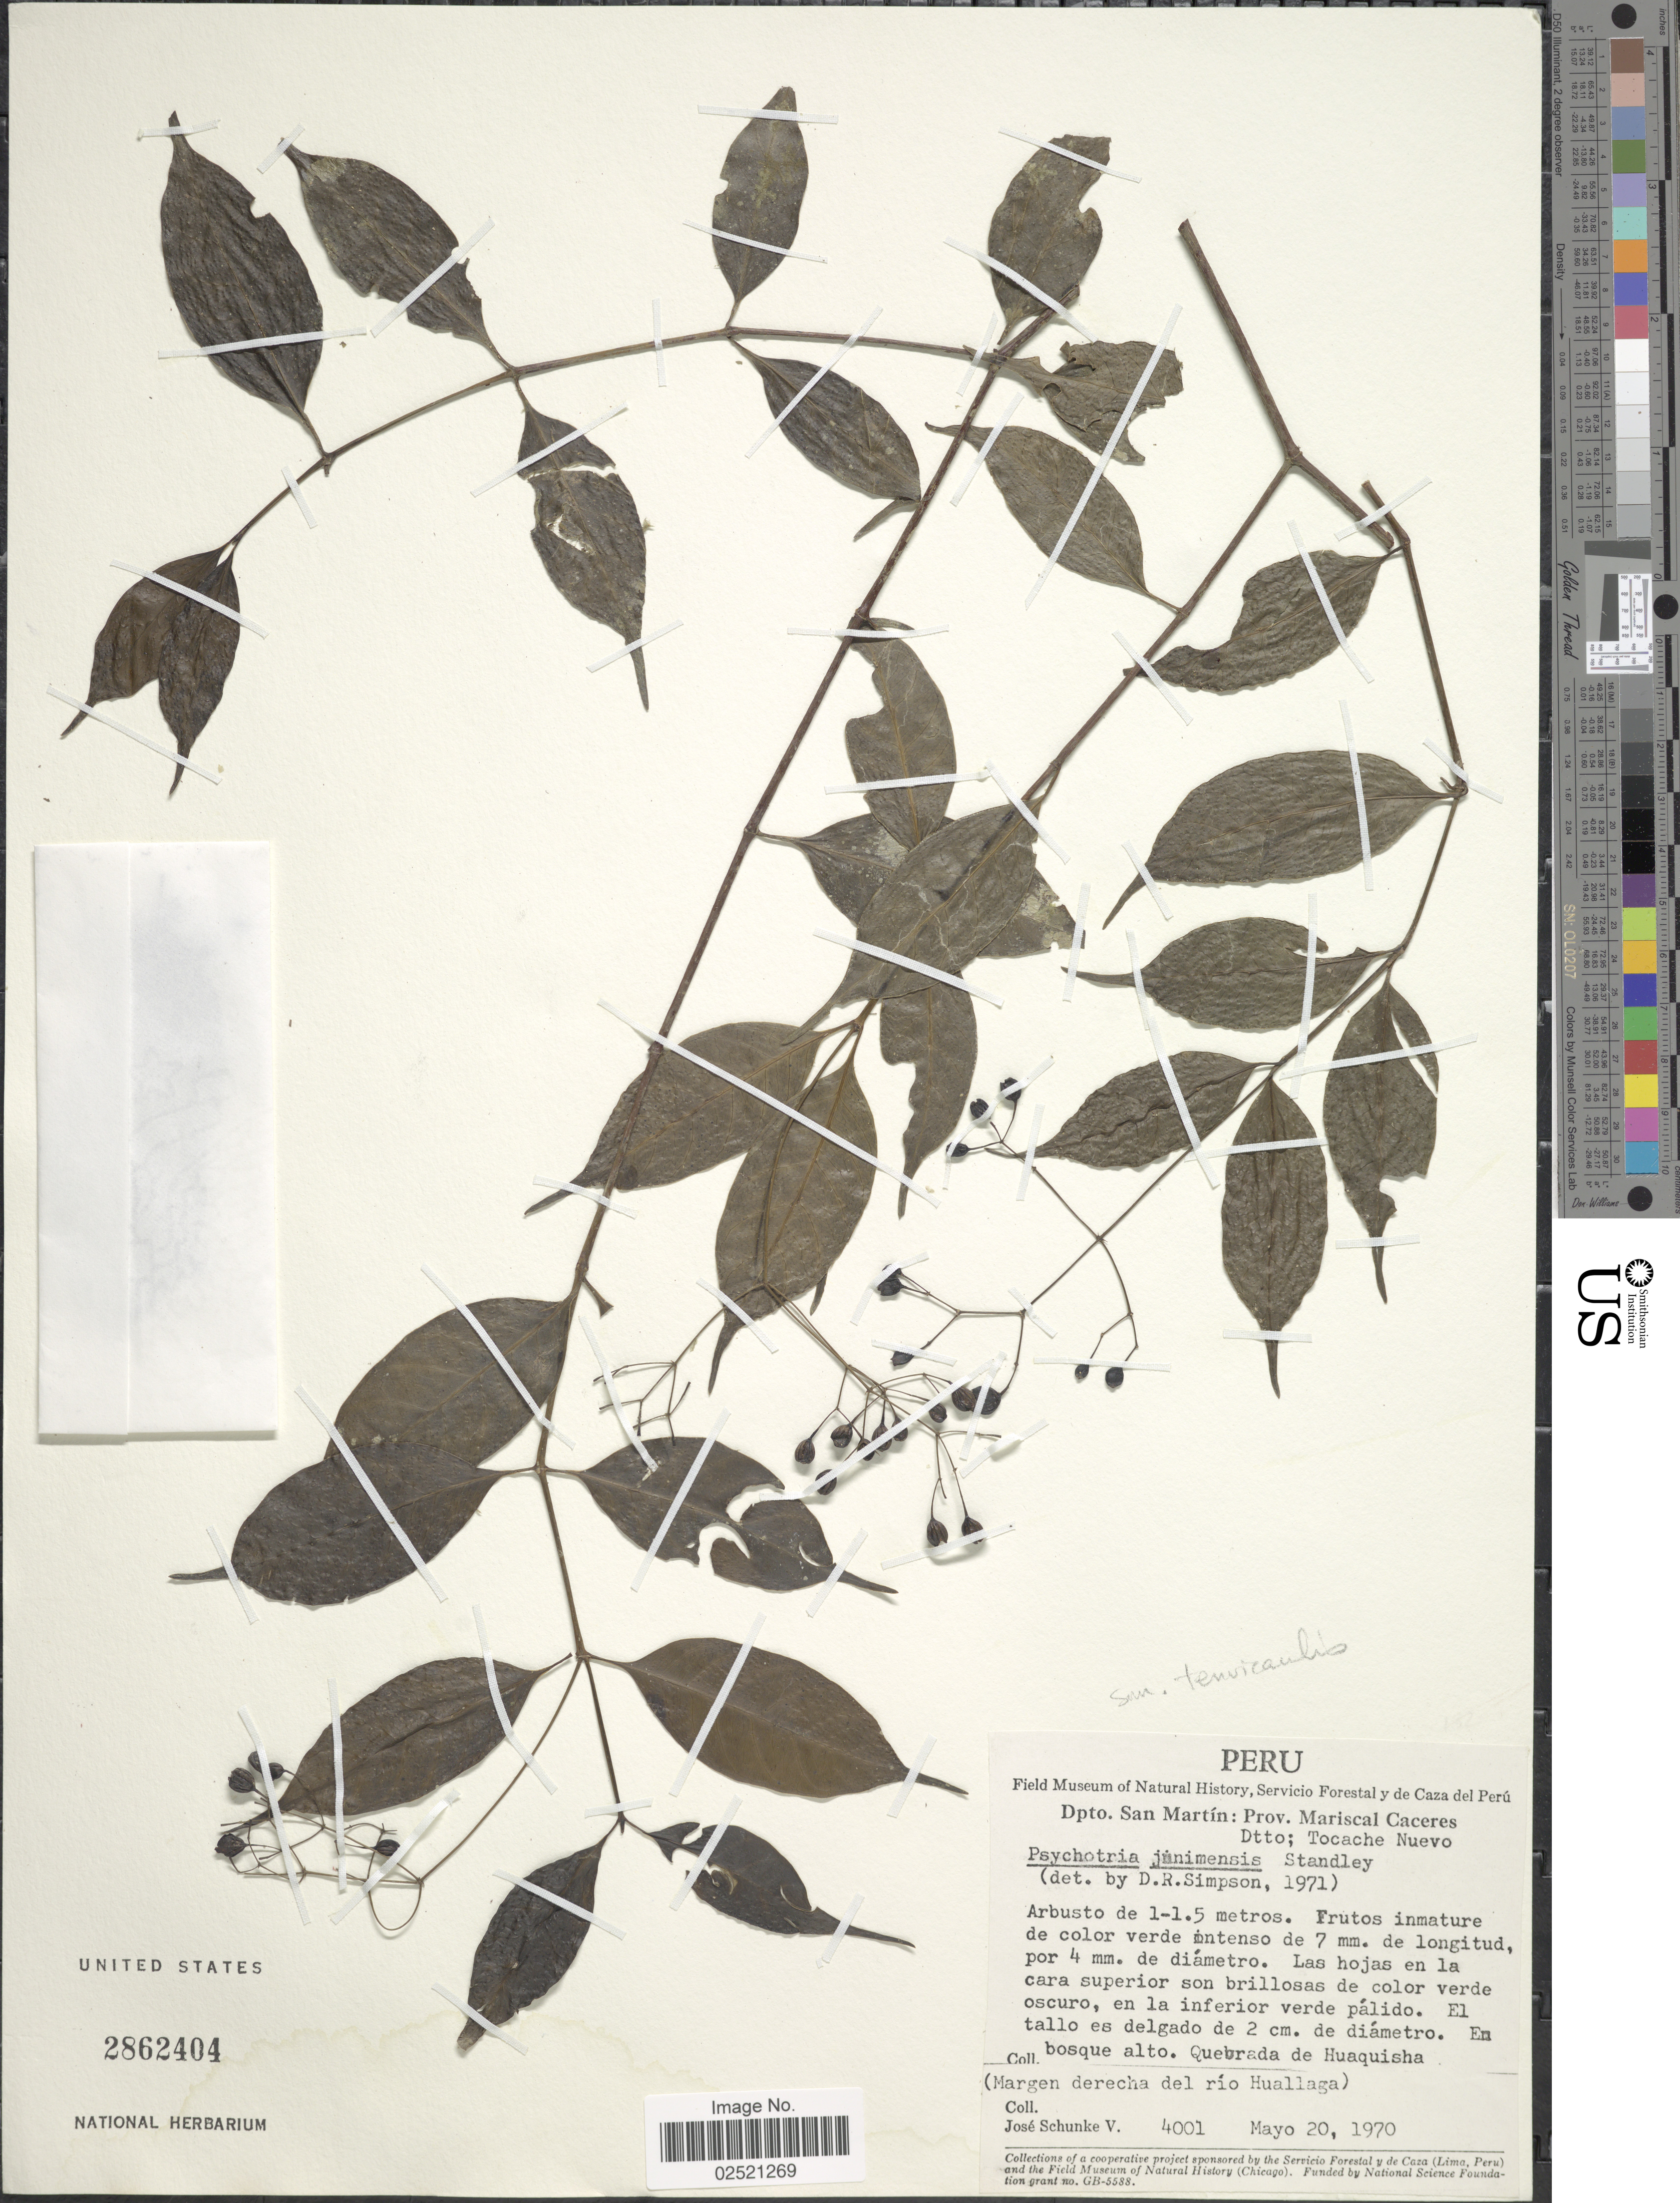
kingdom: Plantae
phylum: Tracheophyta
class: Magnoliopsida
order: Gentianales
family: Rubiaceae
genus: Psychotria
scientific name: Psychotria juninensis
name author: Standl.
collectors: J. Schunke Vigo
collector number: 4001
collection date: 1970-05-20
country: Peru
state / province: San Martín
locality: Prov. Mariscal Caceres, Dtto; Tocache Nuevo, En bosque alto, Quebrada de Huaquisha (Margen derecha del rio Huallaga).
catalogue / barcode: US 2862404